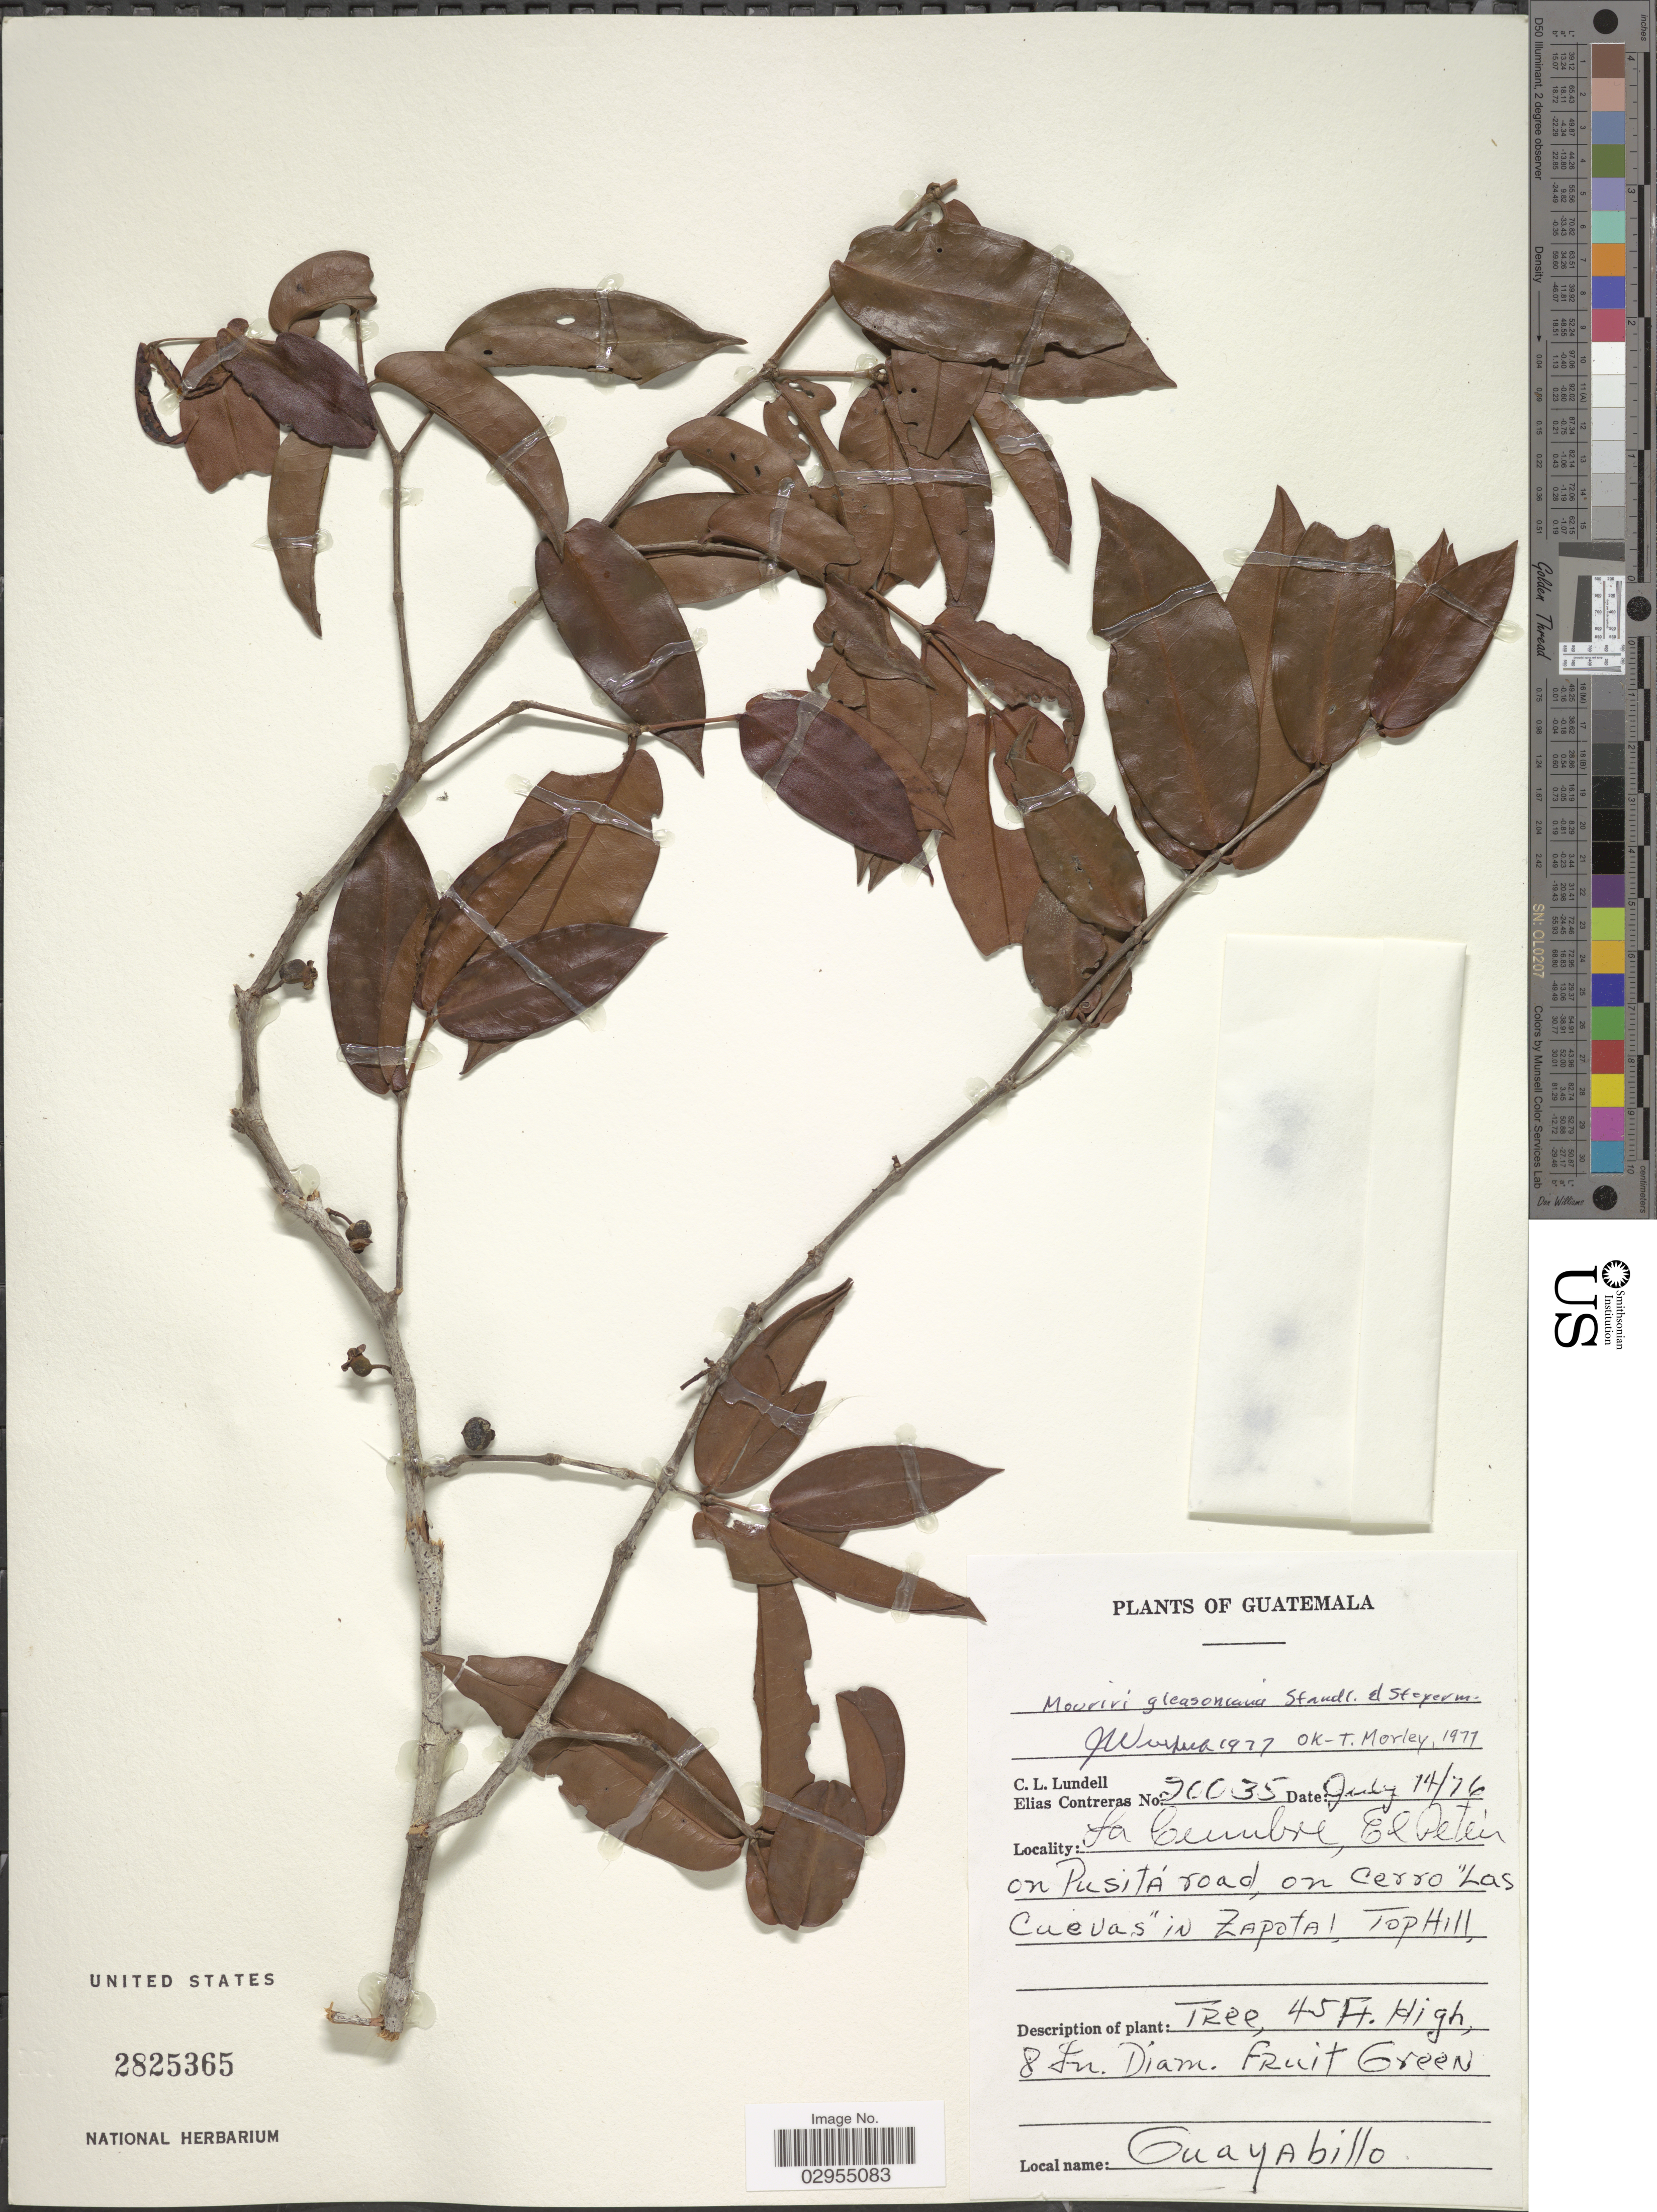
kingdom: Plantae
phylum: Tracheophyta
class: Magnoliopsida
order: Myrtales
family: Melastomataceae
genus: Mouriri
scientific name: Mouriri gleasoniana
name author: Standl.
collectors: C. L. Lundell & E. Contreras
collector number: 20035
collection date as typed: Transcribed d/m/y: 14/7/76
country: Guatemala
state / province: El Petén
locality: La Cumbre, on Pusita road, on cerro 'Las Cuevas' in Zapotal. Top hill.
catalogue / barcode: US 2825365